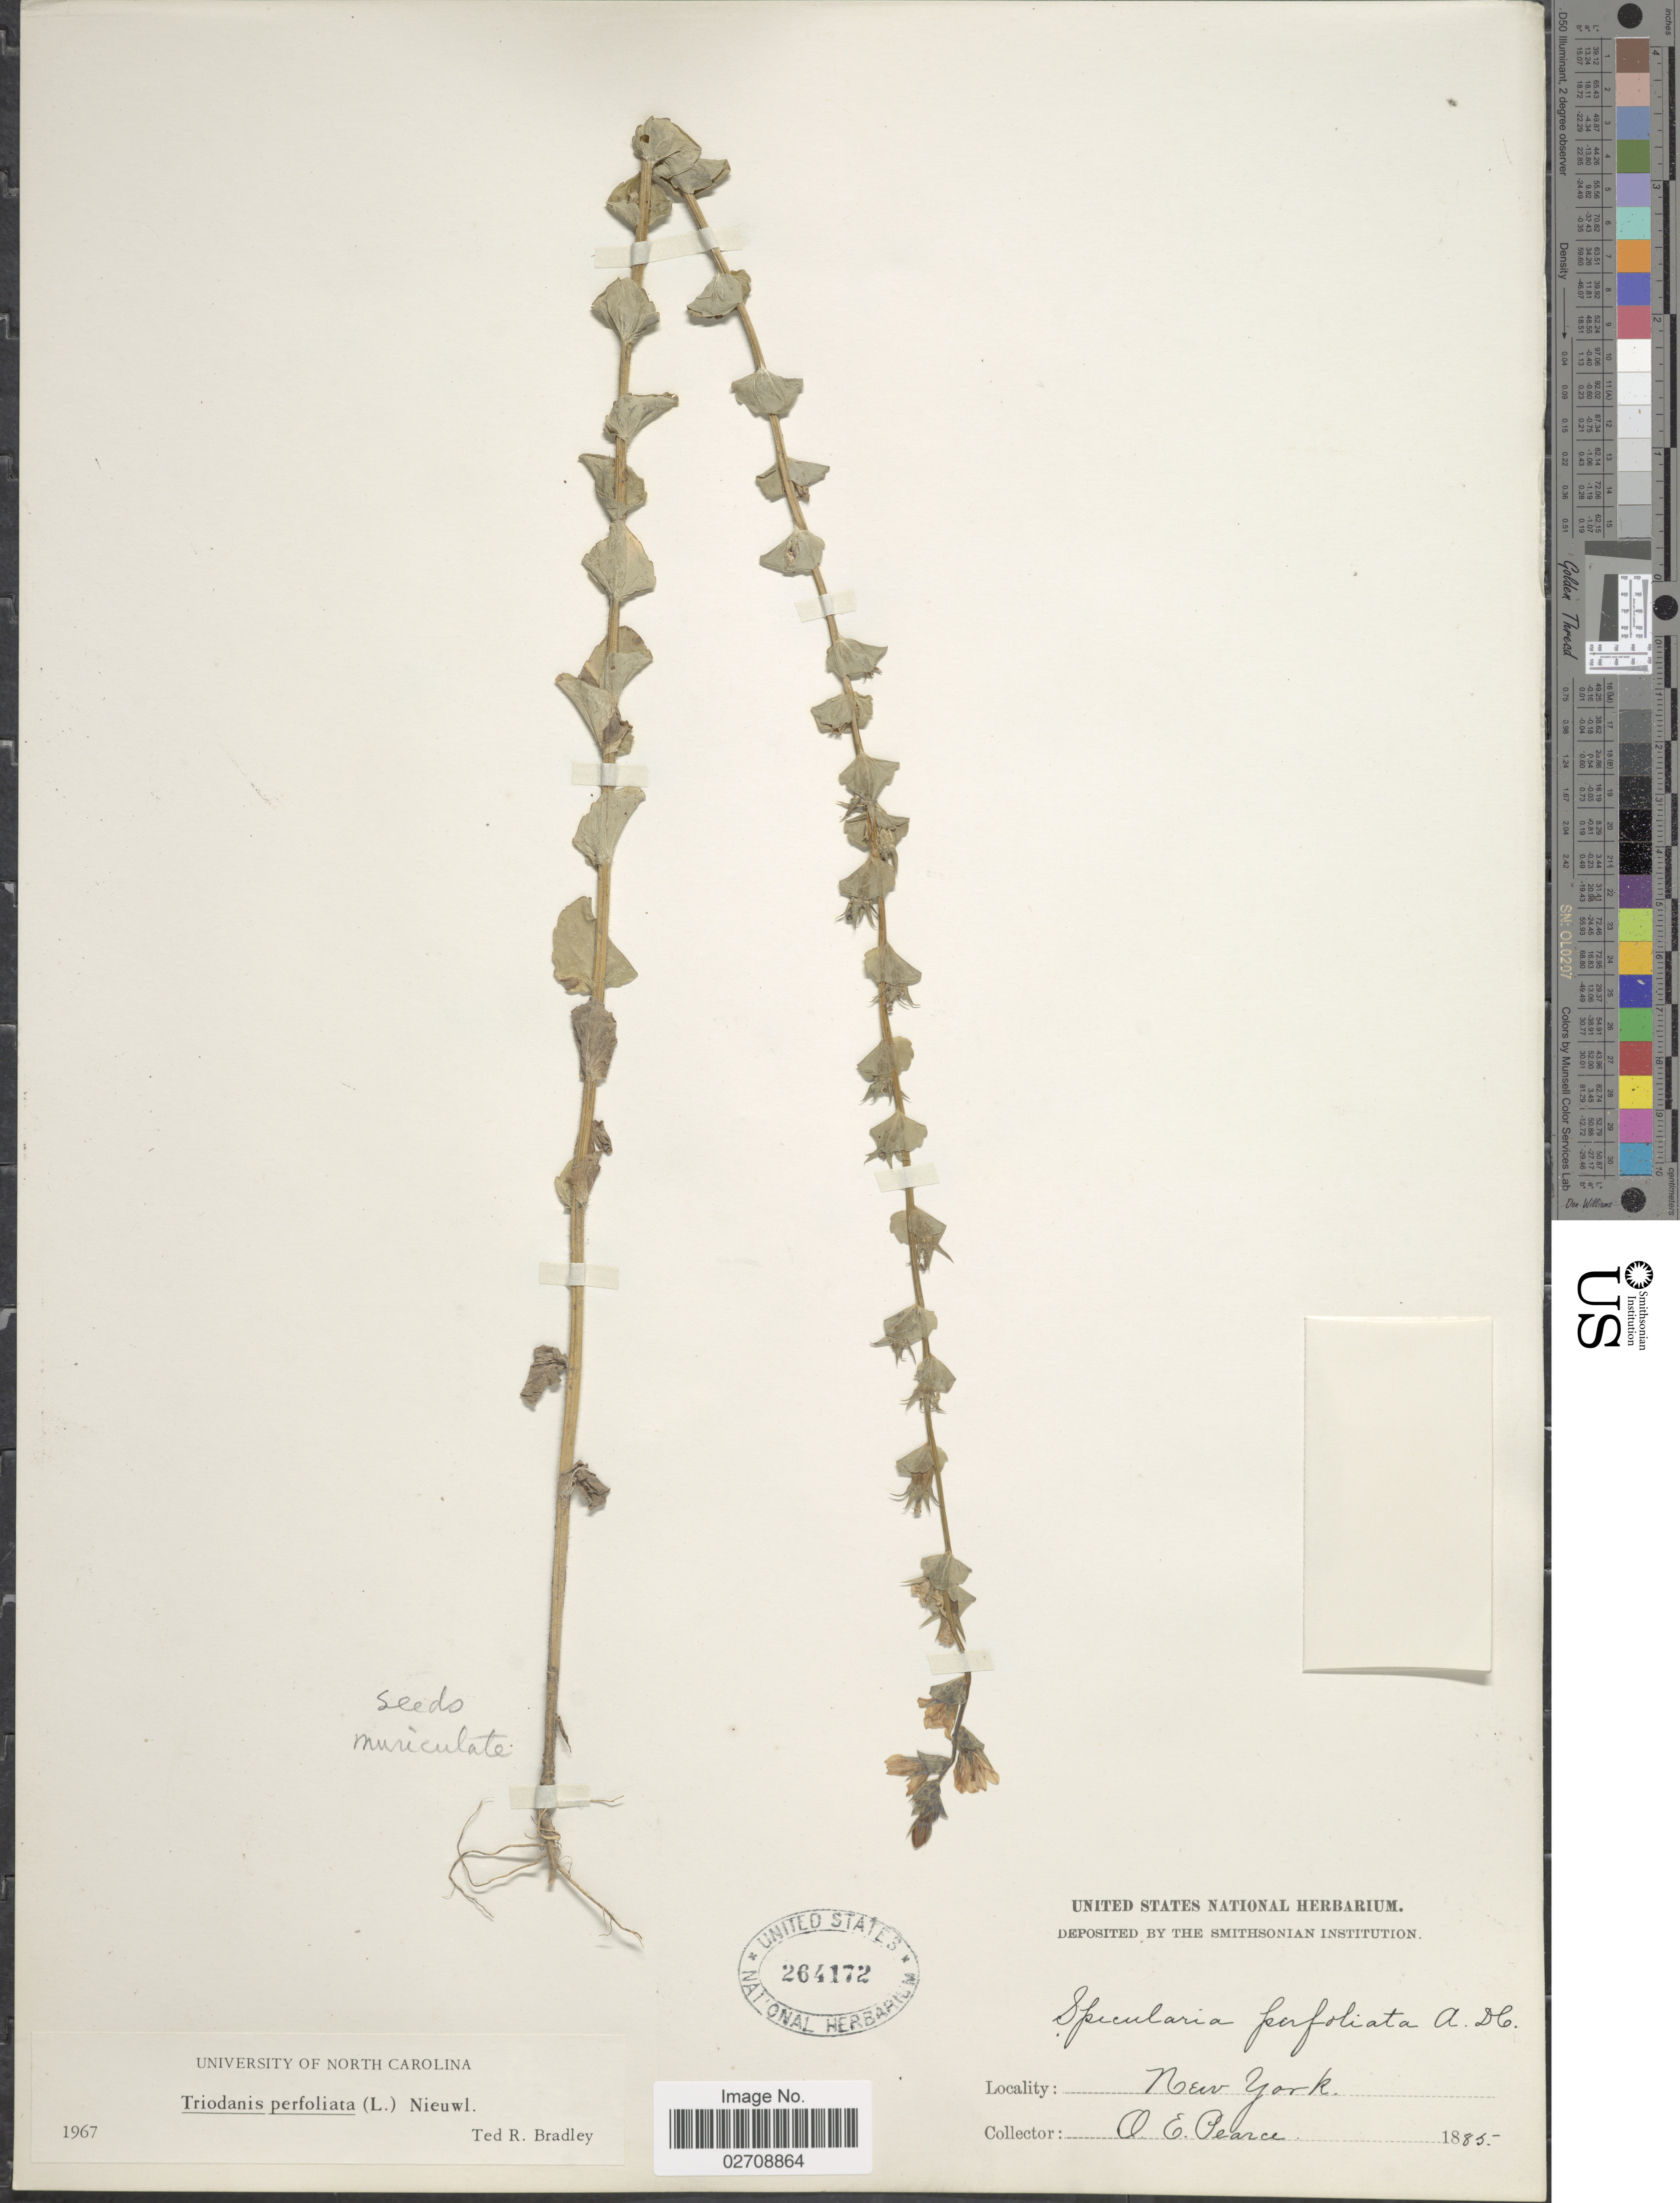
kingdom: Plantae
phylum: Tracheophyta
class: Magnoliopsida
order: Asterales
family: Campanulaceae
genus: Triodanis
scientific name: Triodanis perfoliata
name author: (L.) Nieuwl.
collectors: O. E. Pearce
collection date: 1885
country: United States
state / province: New York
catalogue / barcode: US 264172